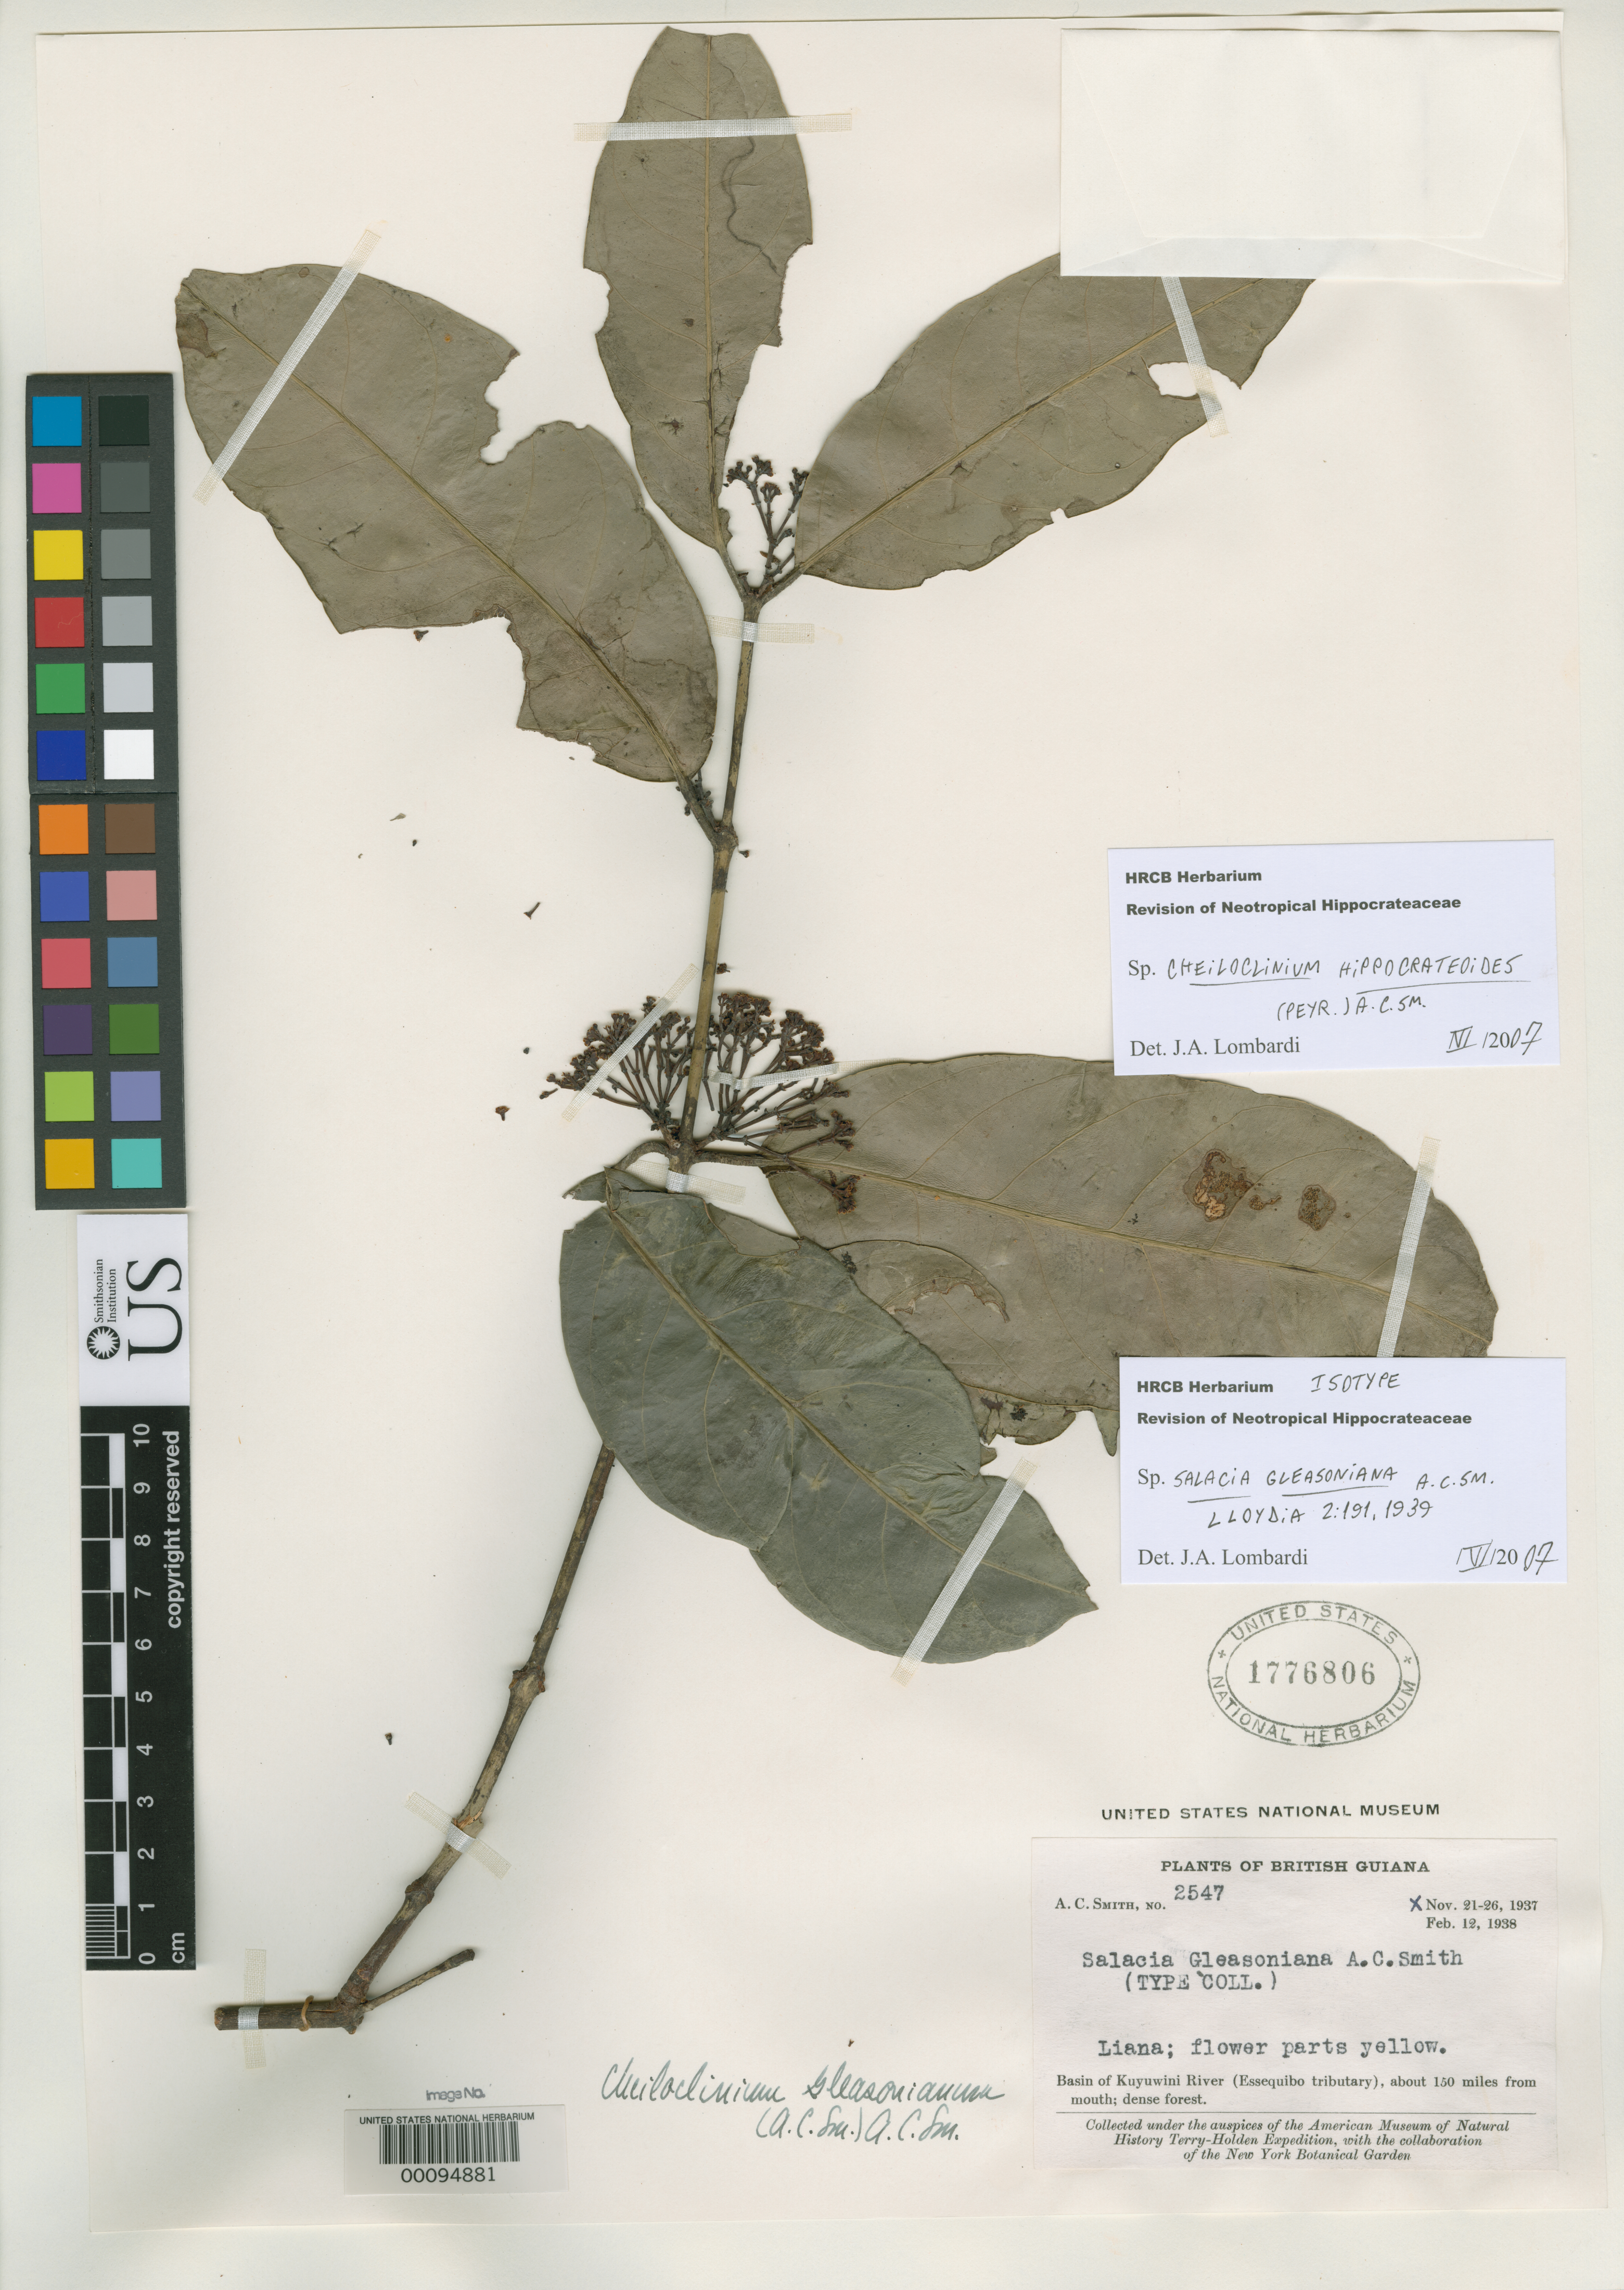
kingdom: Plantae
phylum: Tracheophyta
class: Magnoliopsida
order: Celastrales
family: Celastraceae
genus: Salacia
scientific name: Salacia gleasoniana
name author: A.C. Sm.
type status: Isotype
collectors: A. C. Smith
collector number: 2547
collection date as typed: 21 Nov 1937 to 26 Nov 1937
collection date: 1937-11-21/1937-11-26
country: Guyana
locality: Basin of Kuyuwini River (Essequibo tributary), about 150 miles from mouth.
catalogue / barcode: US 1776806